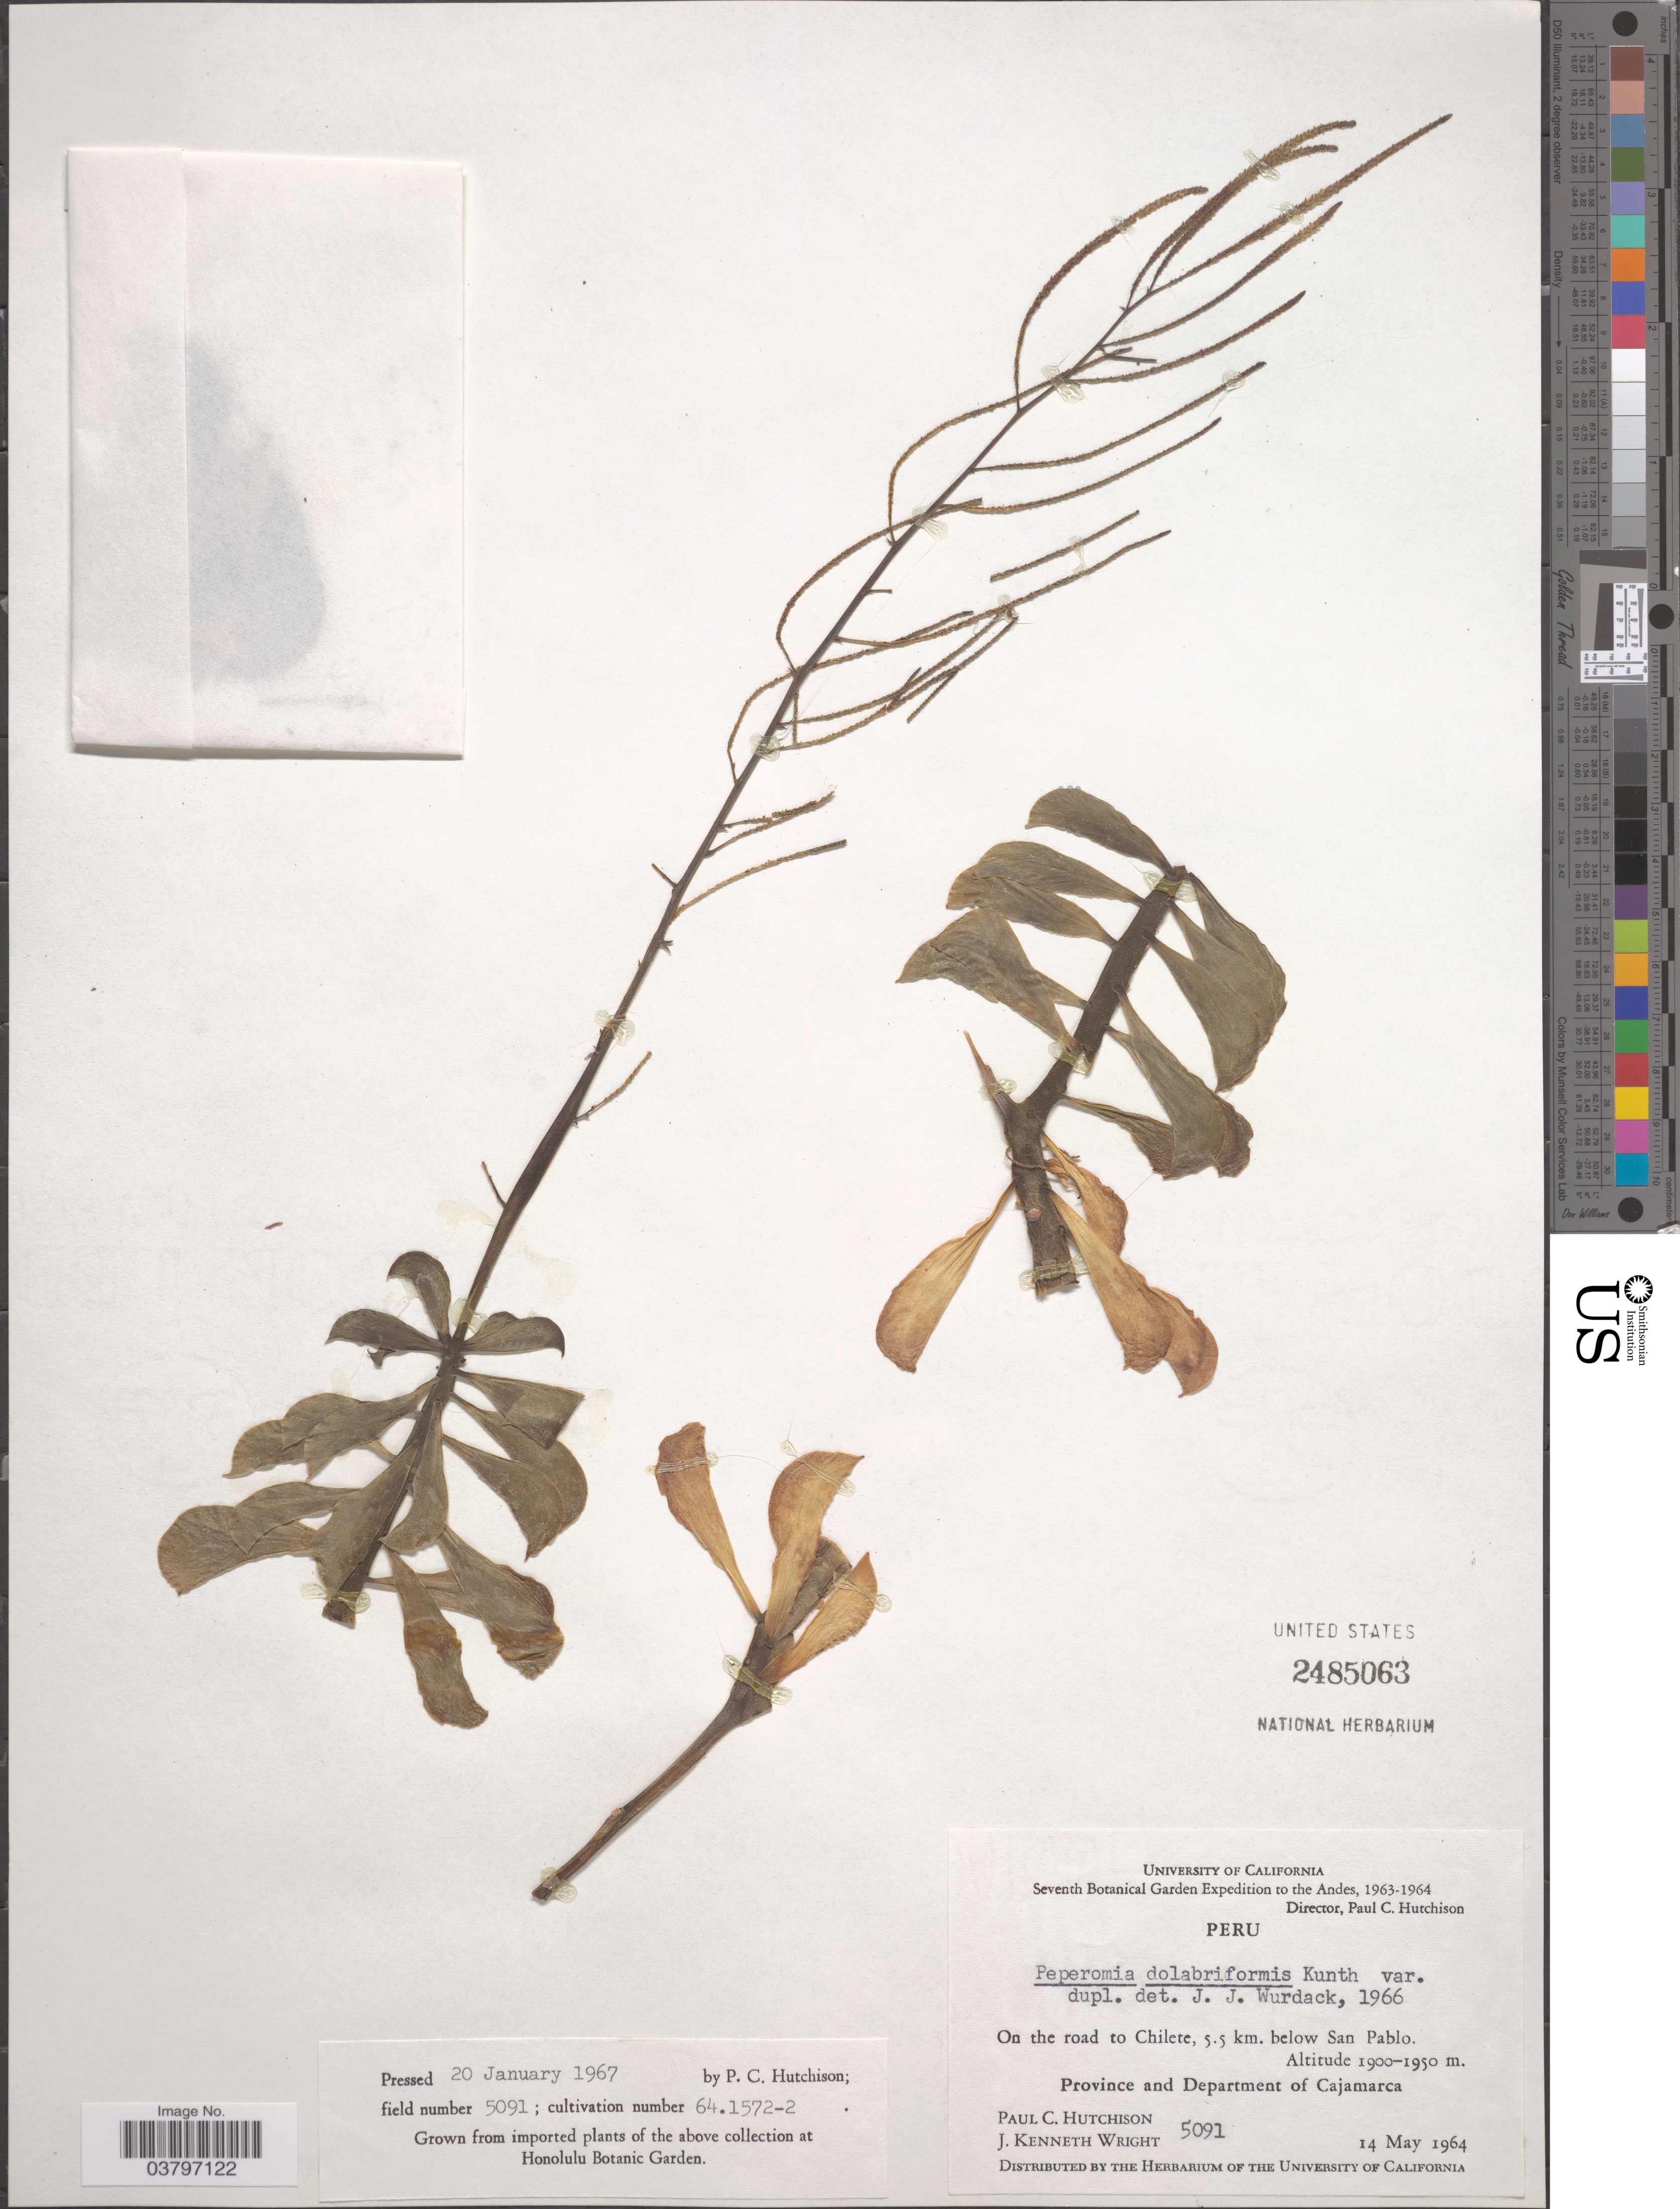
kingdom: Plantae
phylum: Tracheophyta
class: Magnoliopsida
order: Piperales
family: Piperaceae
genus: Peperomia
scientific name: Peperomia dolabriformis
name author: Kunth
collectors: P. C. Hutchison & J. K. Wright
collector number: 5091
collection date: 1964-05-14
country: Peru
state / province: Cajamarca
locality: The Andes. On the road to Chilete, 5.5 km. below San Pablo. Department of Cajamarca.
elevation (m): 1900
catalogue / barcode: US 2485063